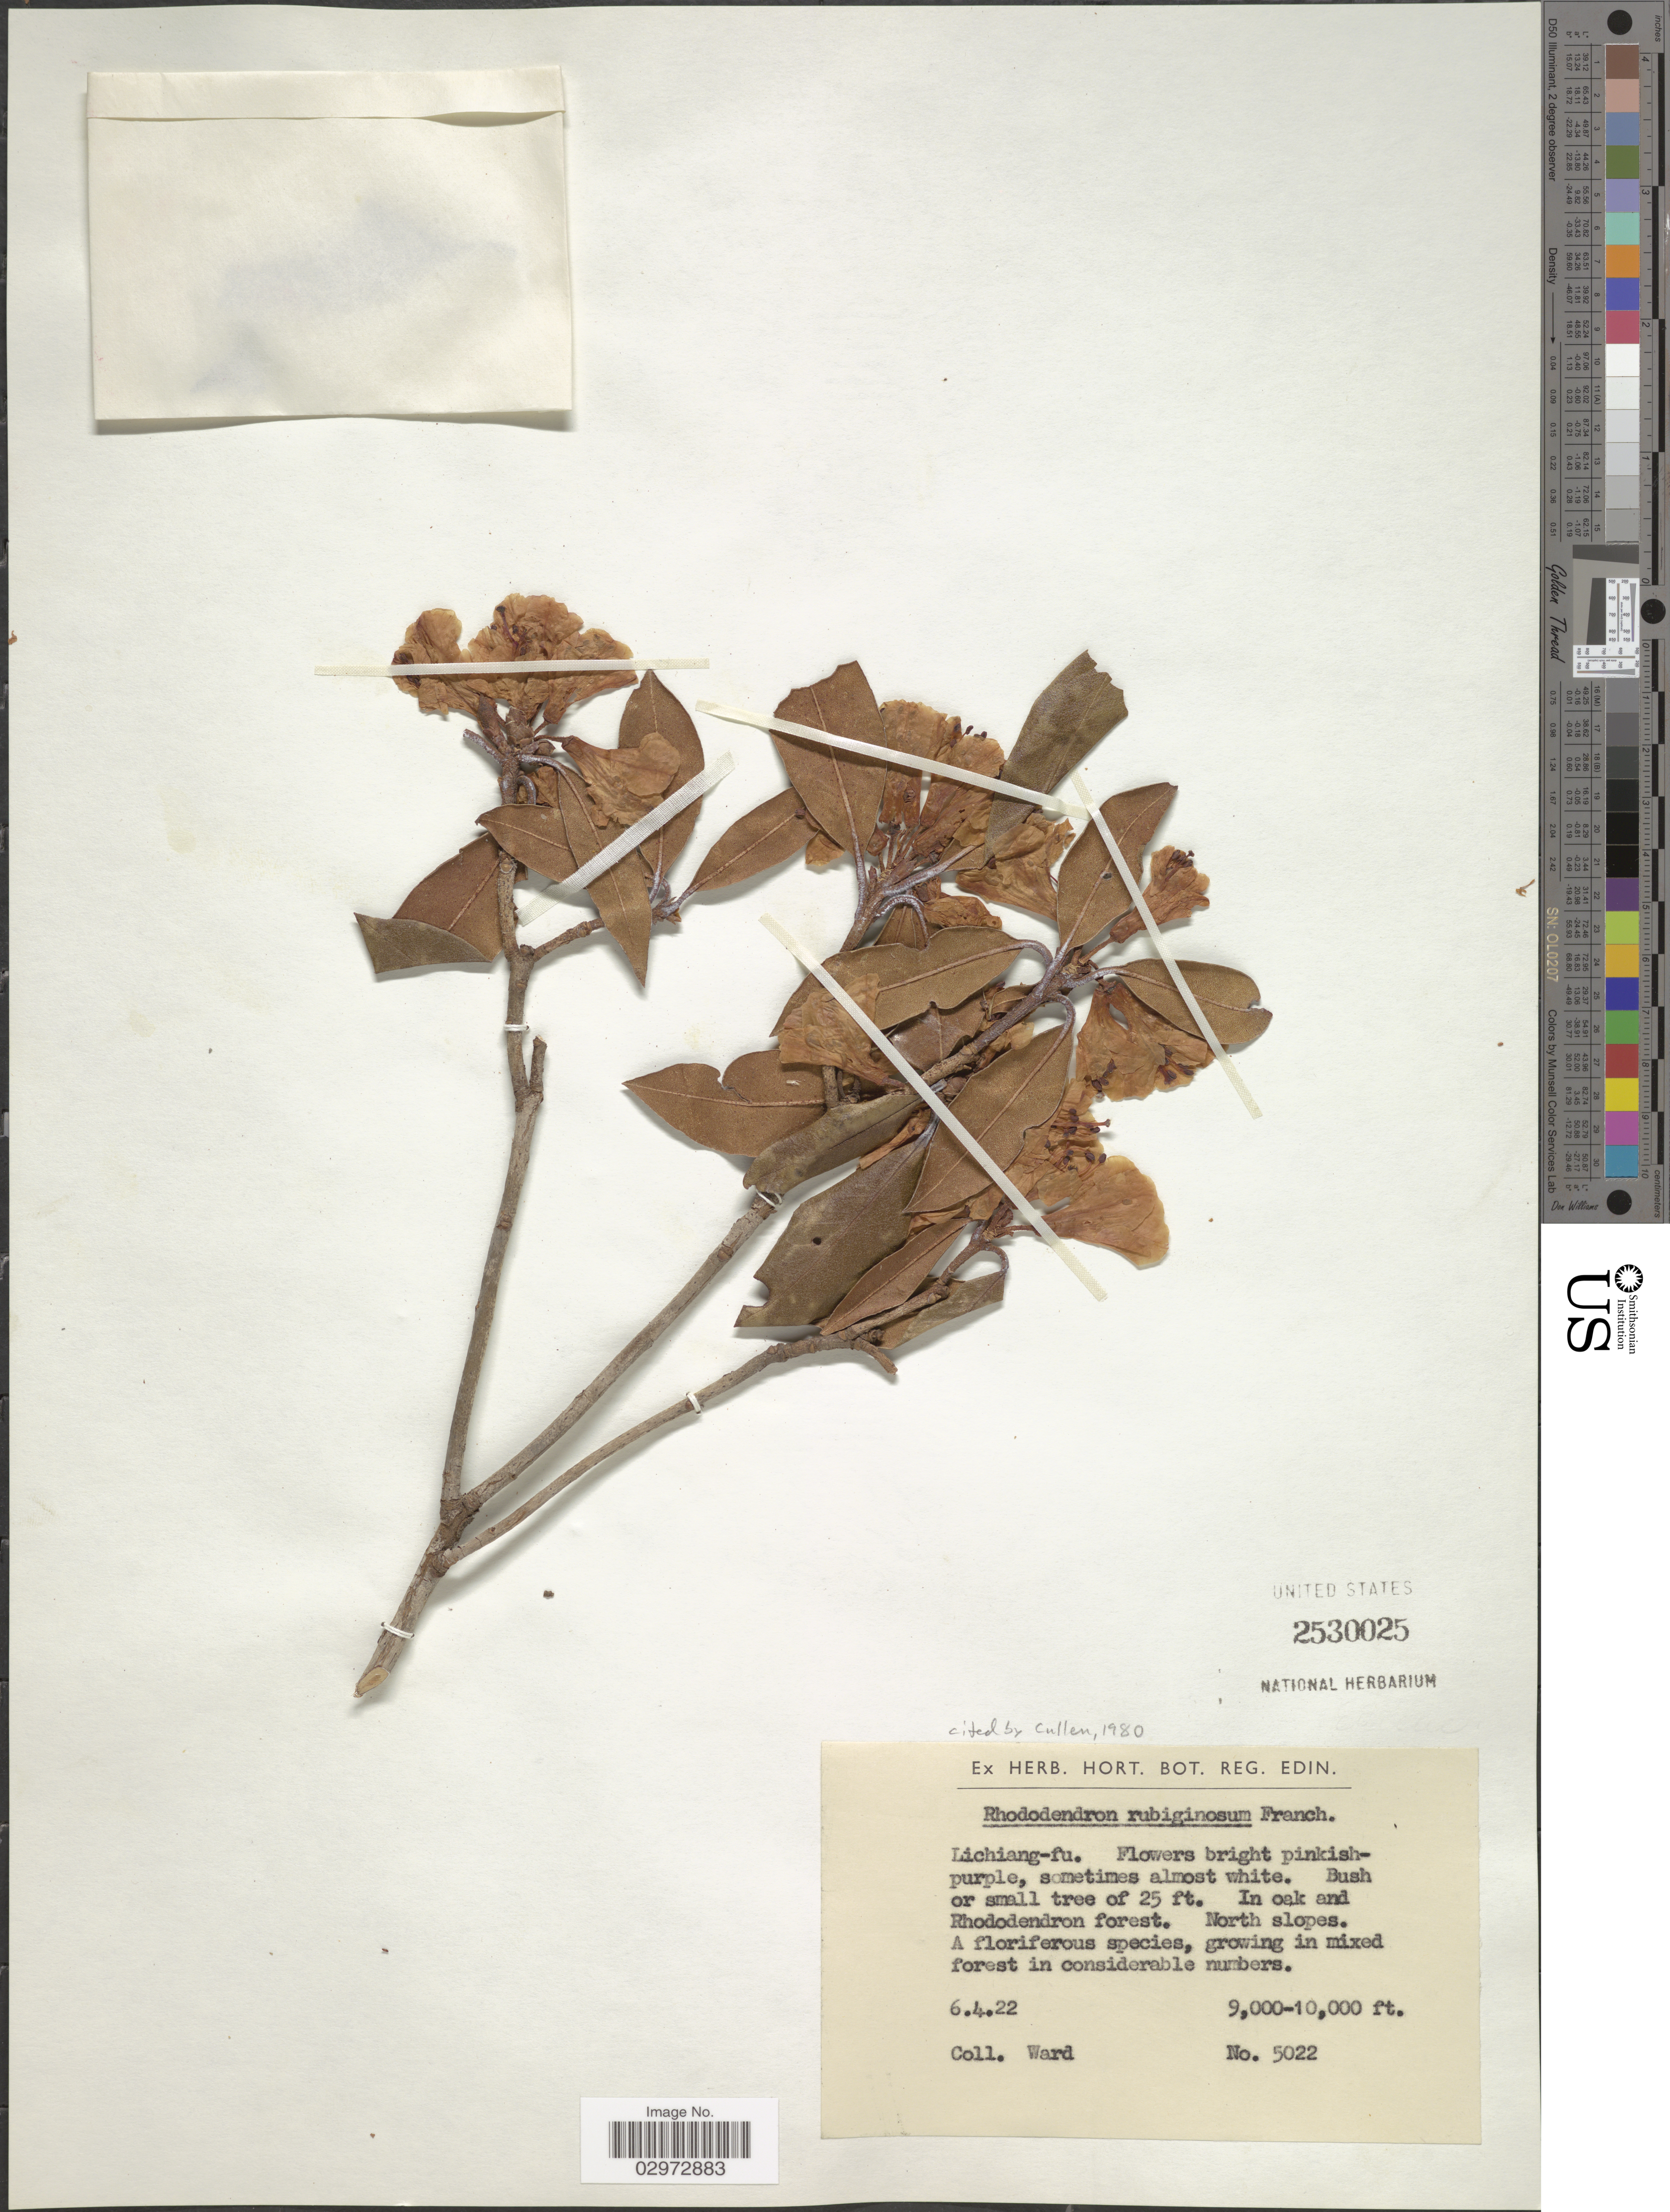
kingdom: Plantae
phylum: Tracheophyta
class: Magnoliopsida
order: Ericales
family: Ericaceae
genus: Rhododendron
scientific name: Rhododendron rubiginosum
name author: Franch.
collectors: -- Ward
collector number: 5022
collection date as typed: Transcribed d/m/y: 6/4/22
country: China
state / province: Yunnan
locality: Lichiang-fu. In oak and Rhododendron forest. North slopes.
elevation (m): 2743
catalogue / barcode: US 2530025